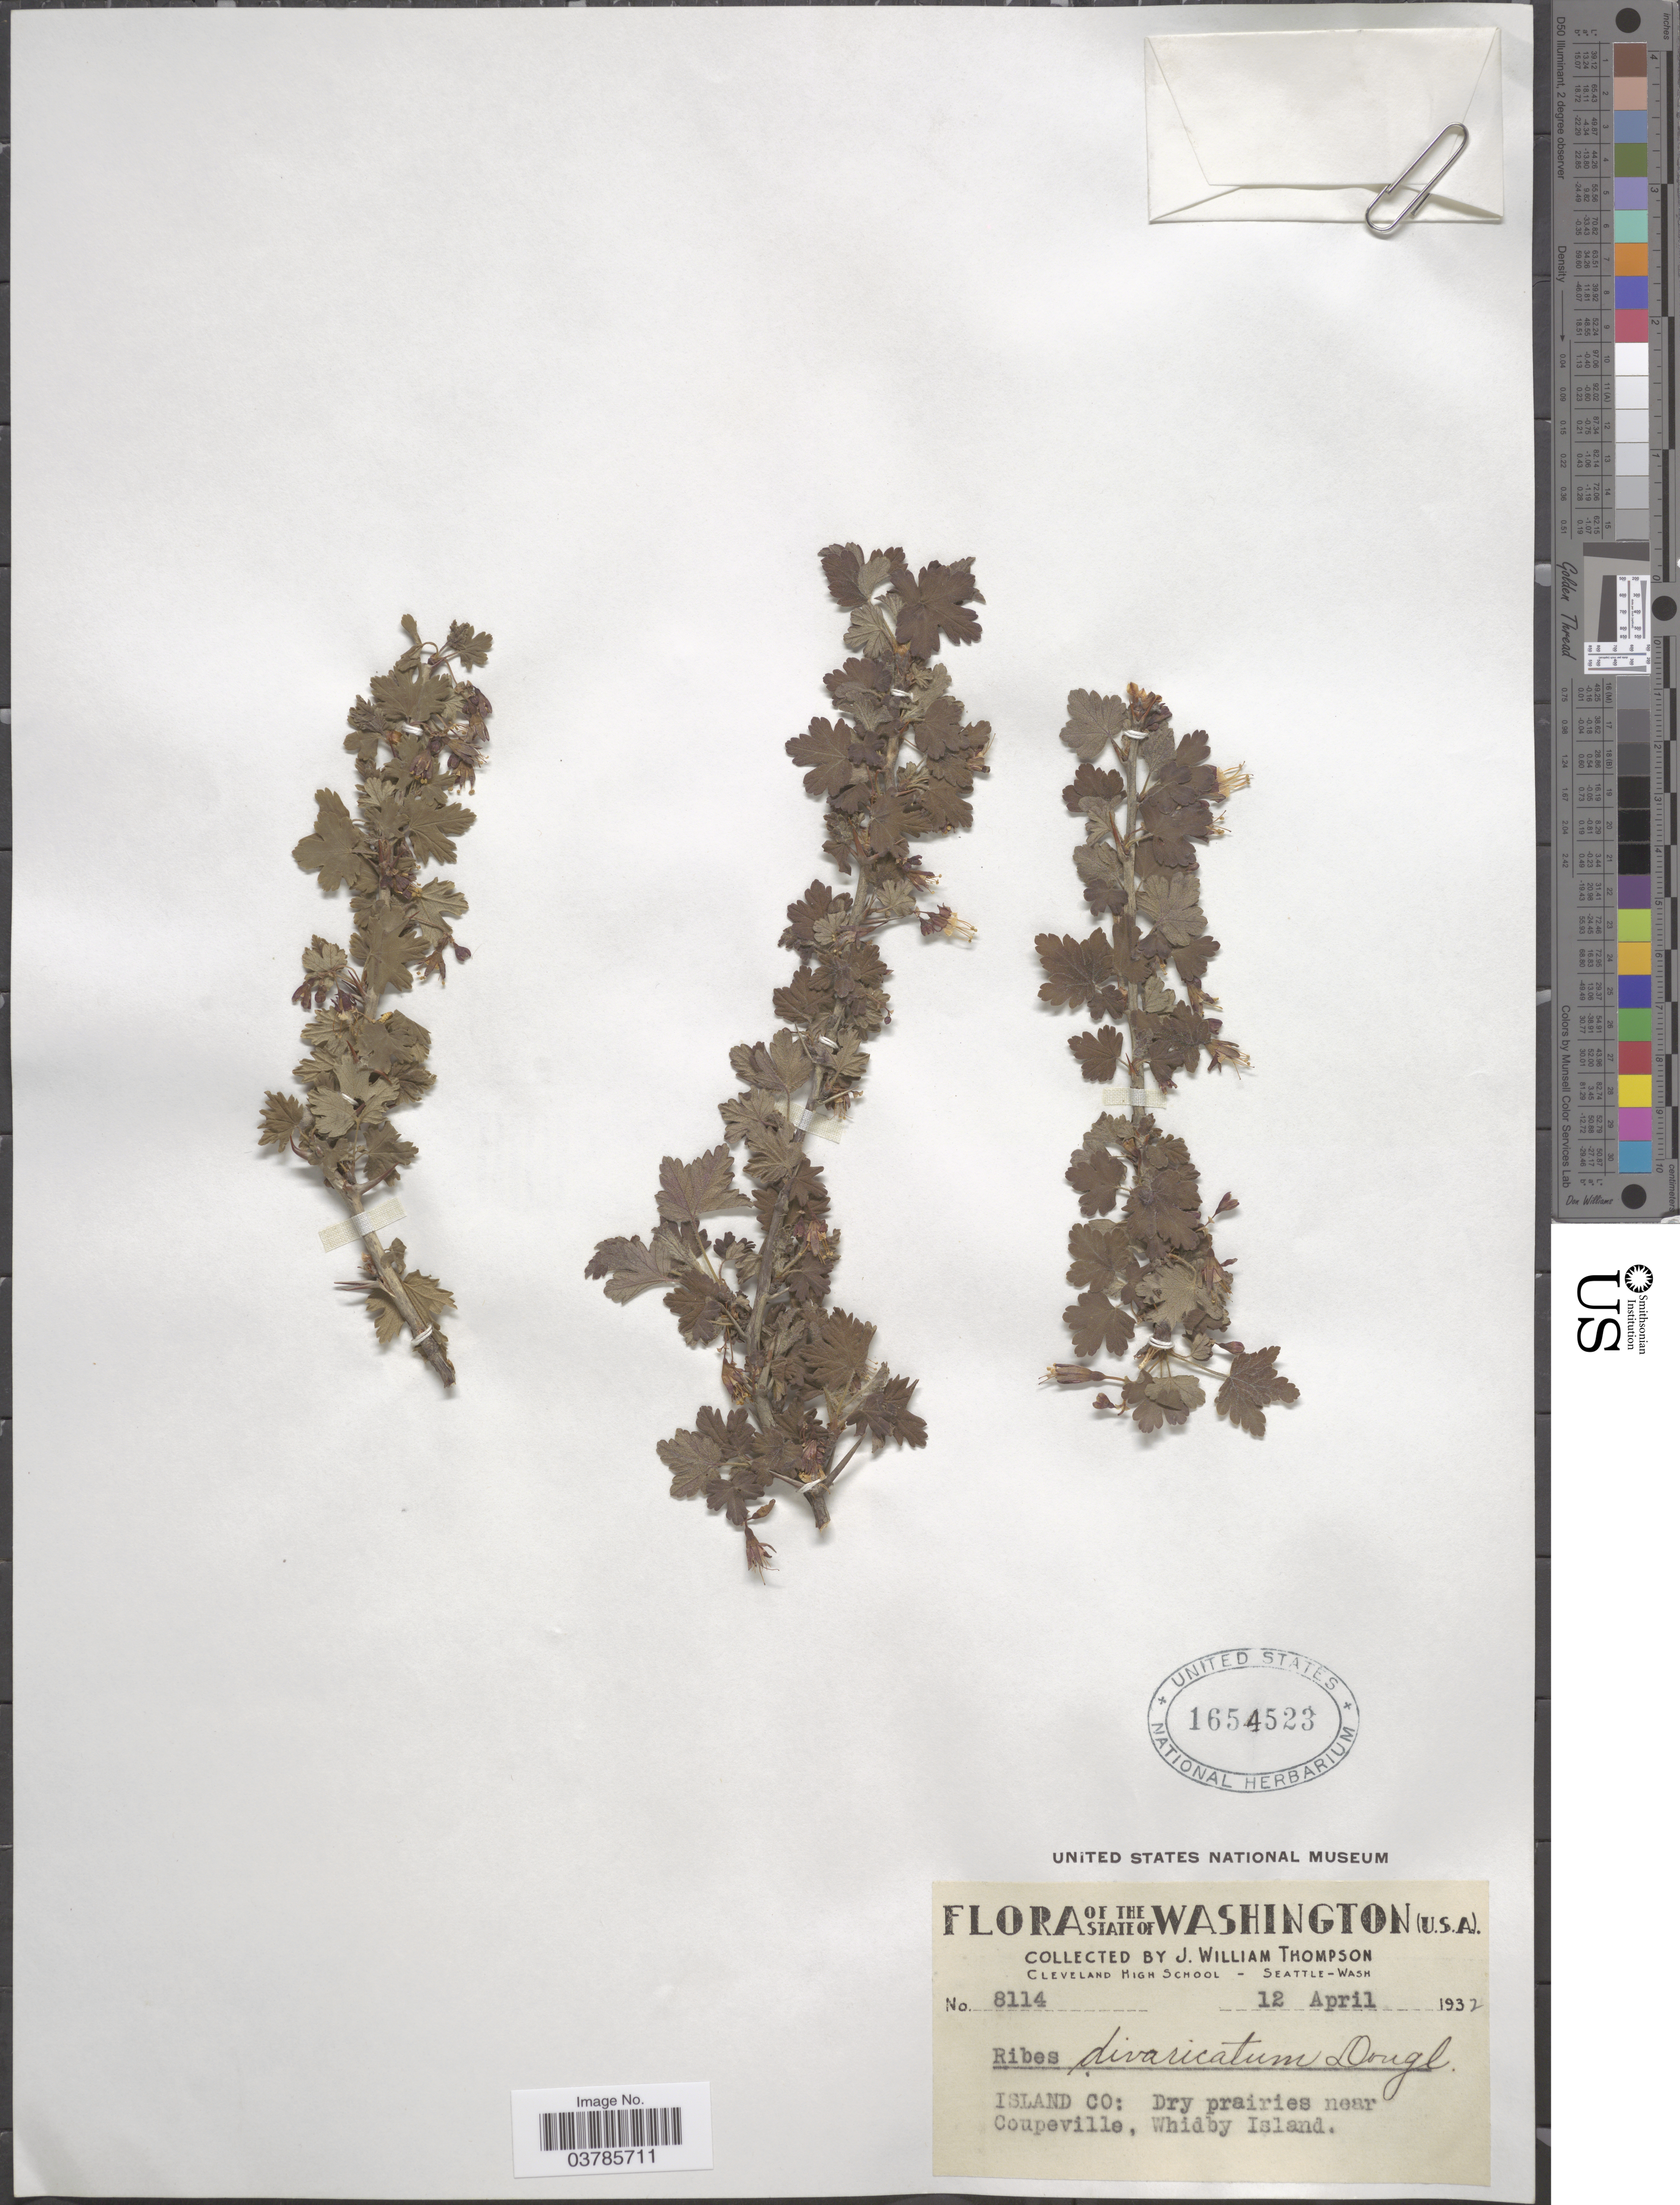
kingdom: Plantae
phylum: Tracheophyta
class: Magnoliopsida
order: Saxifragales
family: Grossulariaceae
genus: Ribes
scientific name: Ribes divaricatum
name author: Douglas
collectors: J. W. Thompson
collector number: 8114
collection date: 1932-04-12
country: United States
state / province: Washington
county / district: Island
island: Whidbey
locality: Island Co: Dry prairies near Coupeville, Whidby Island.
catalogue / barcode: US 1654523